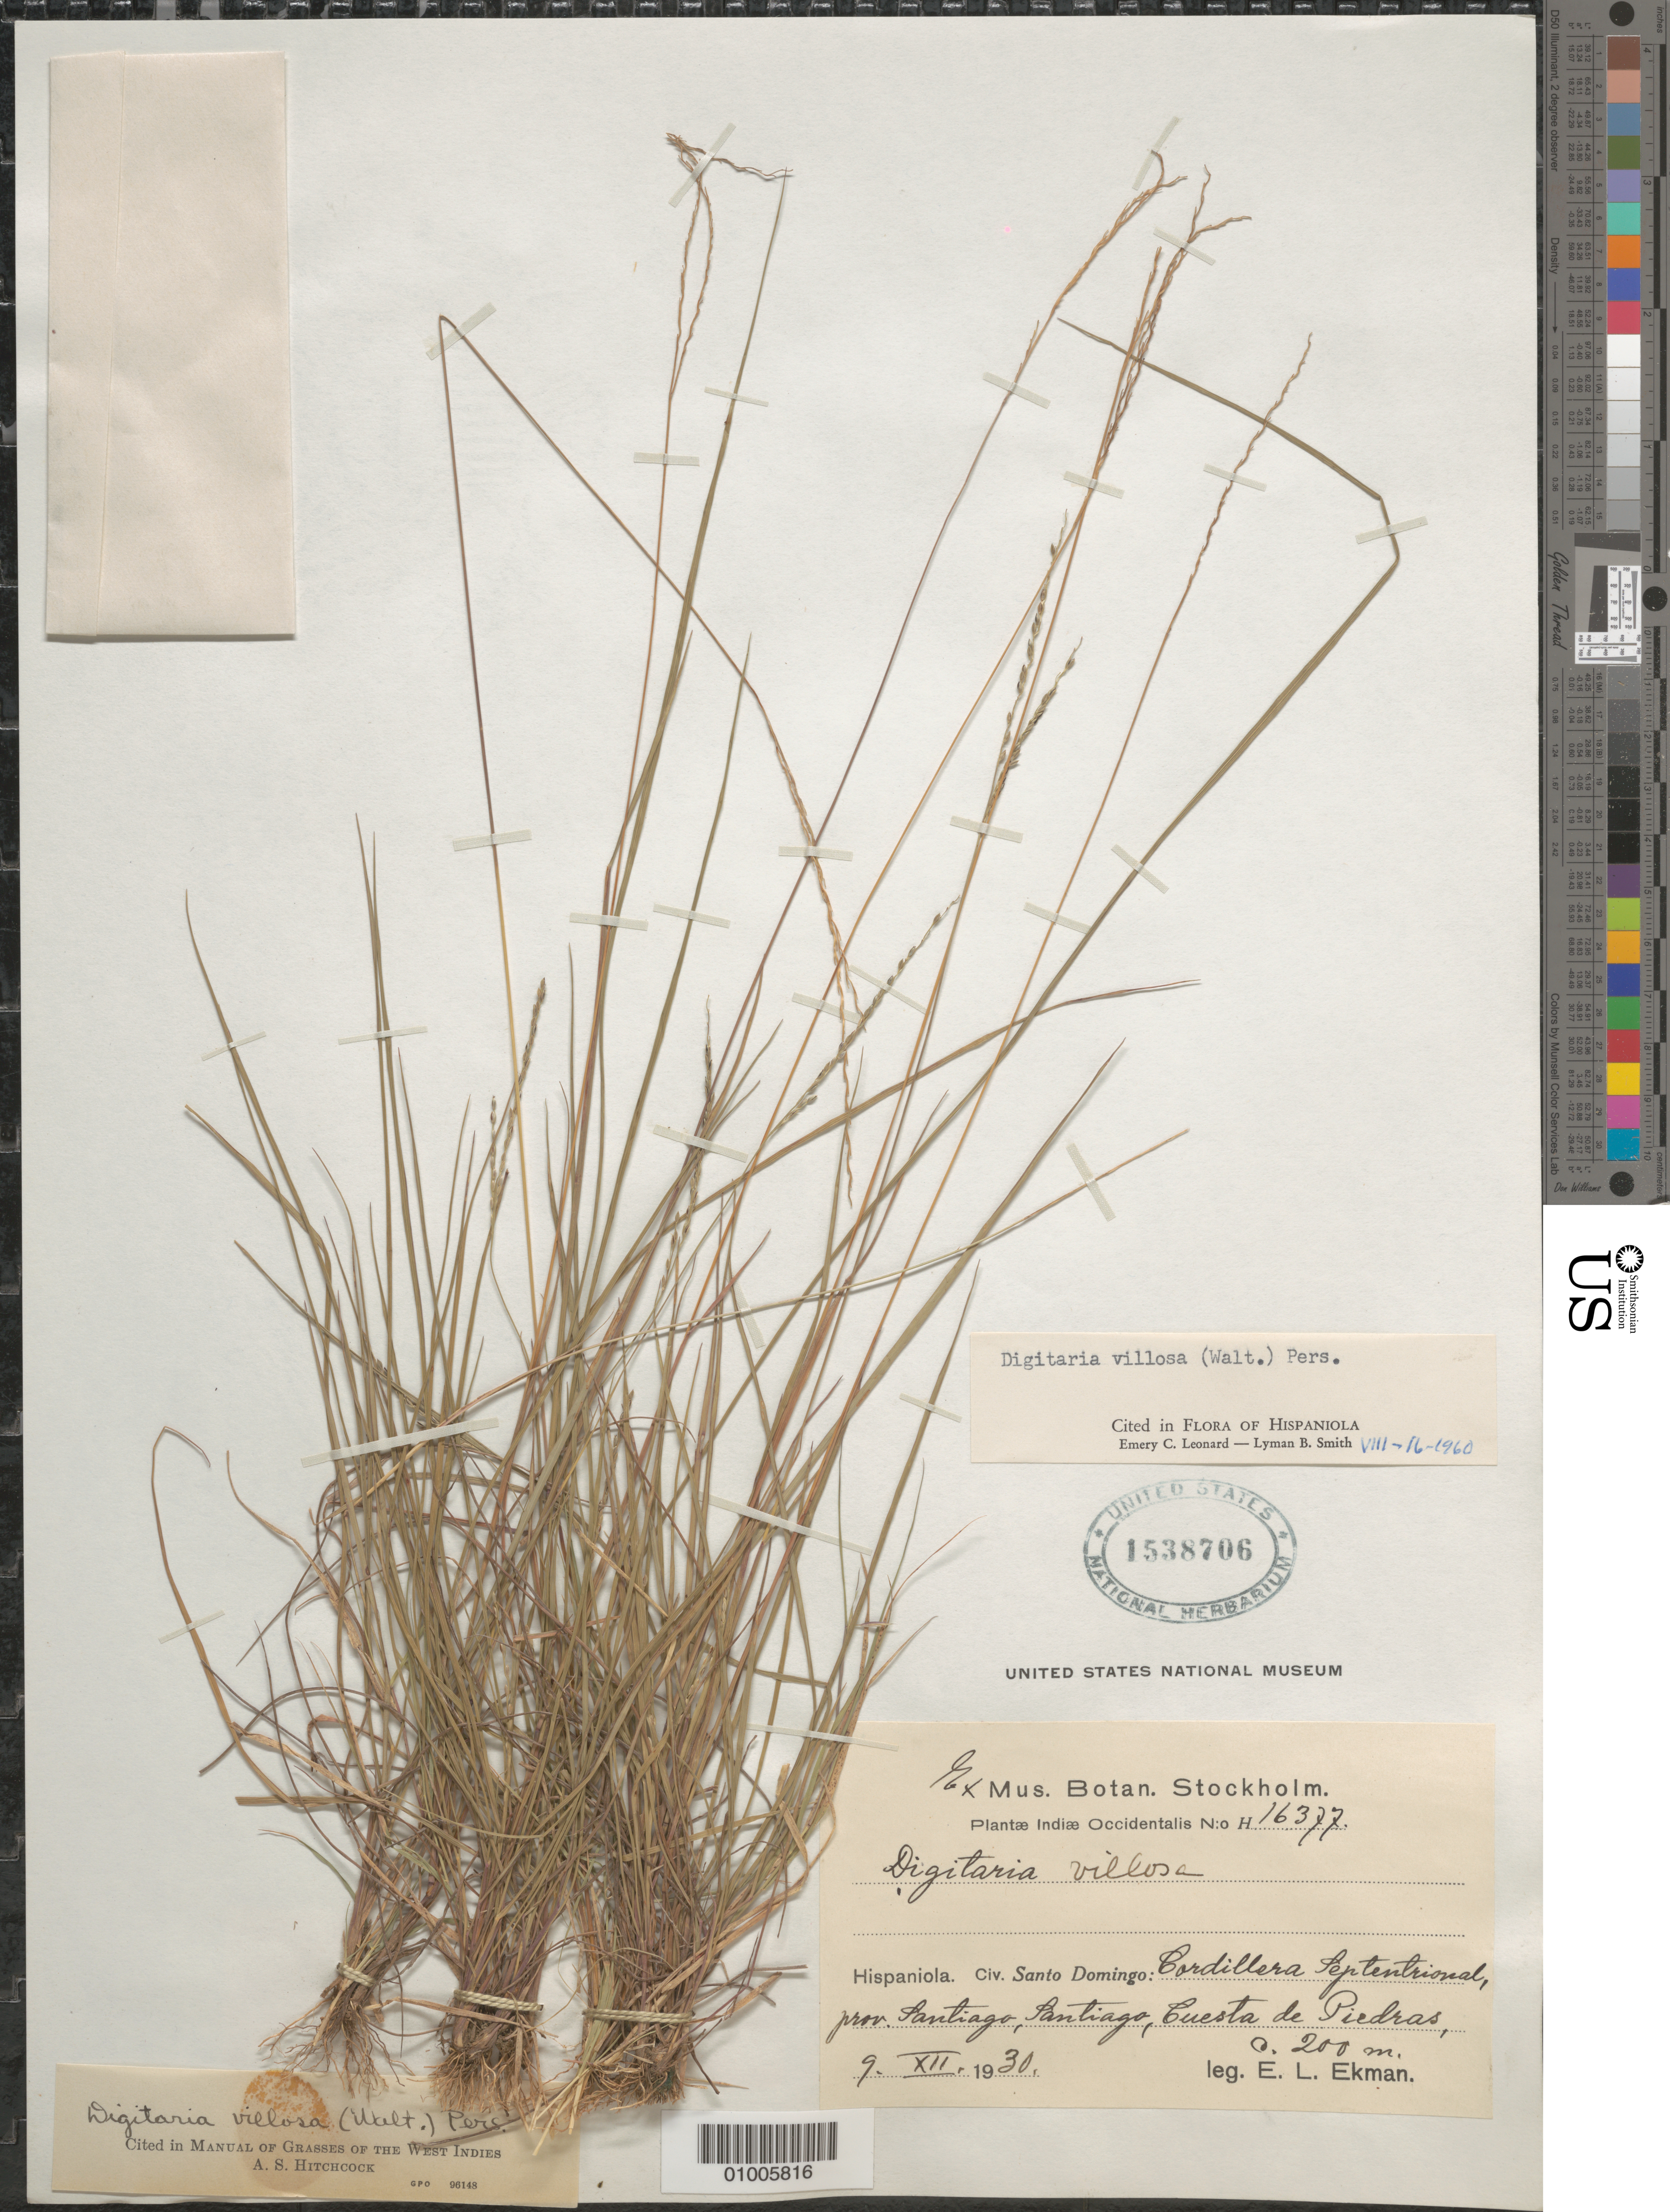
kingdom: Plantae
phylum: Tracheophyta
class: Liliopsida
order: Poales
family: Poaceae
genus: Digitaria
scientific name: Digitaria villosa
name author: (Walter) Pers.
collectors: E. L. Ekman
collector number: H 16377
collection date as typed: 09 Dec 1930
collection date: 1930-12-09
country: Dominican Republic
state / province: Distrito Nacional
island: Hispaniola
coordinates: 0 N, 0 E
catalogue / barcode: US 1538706